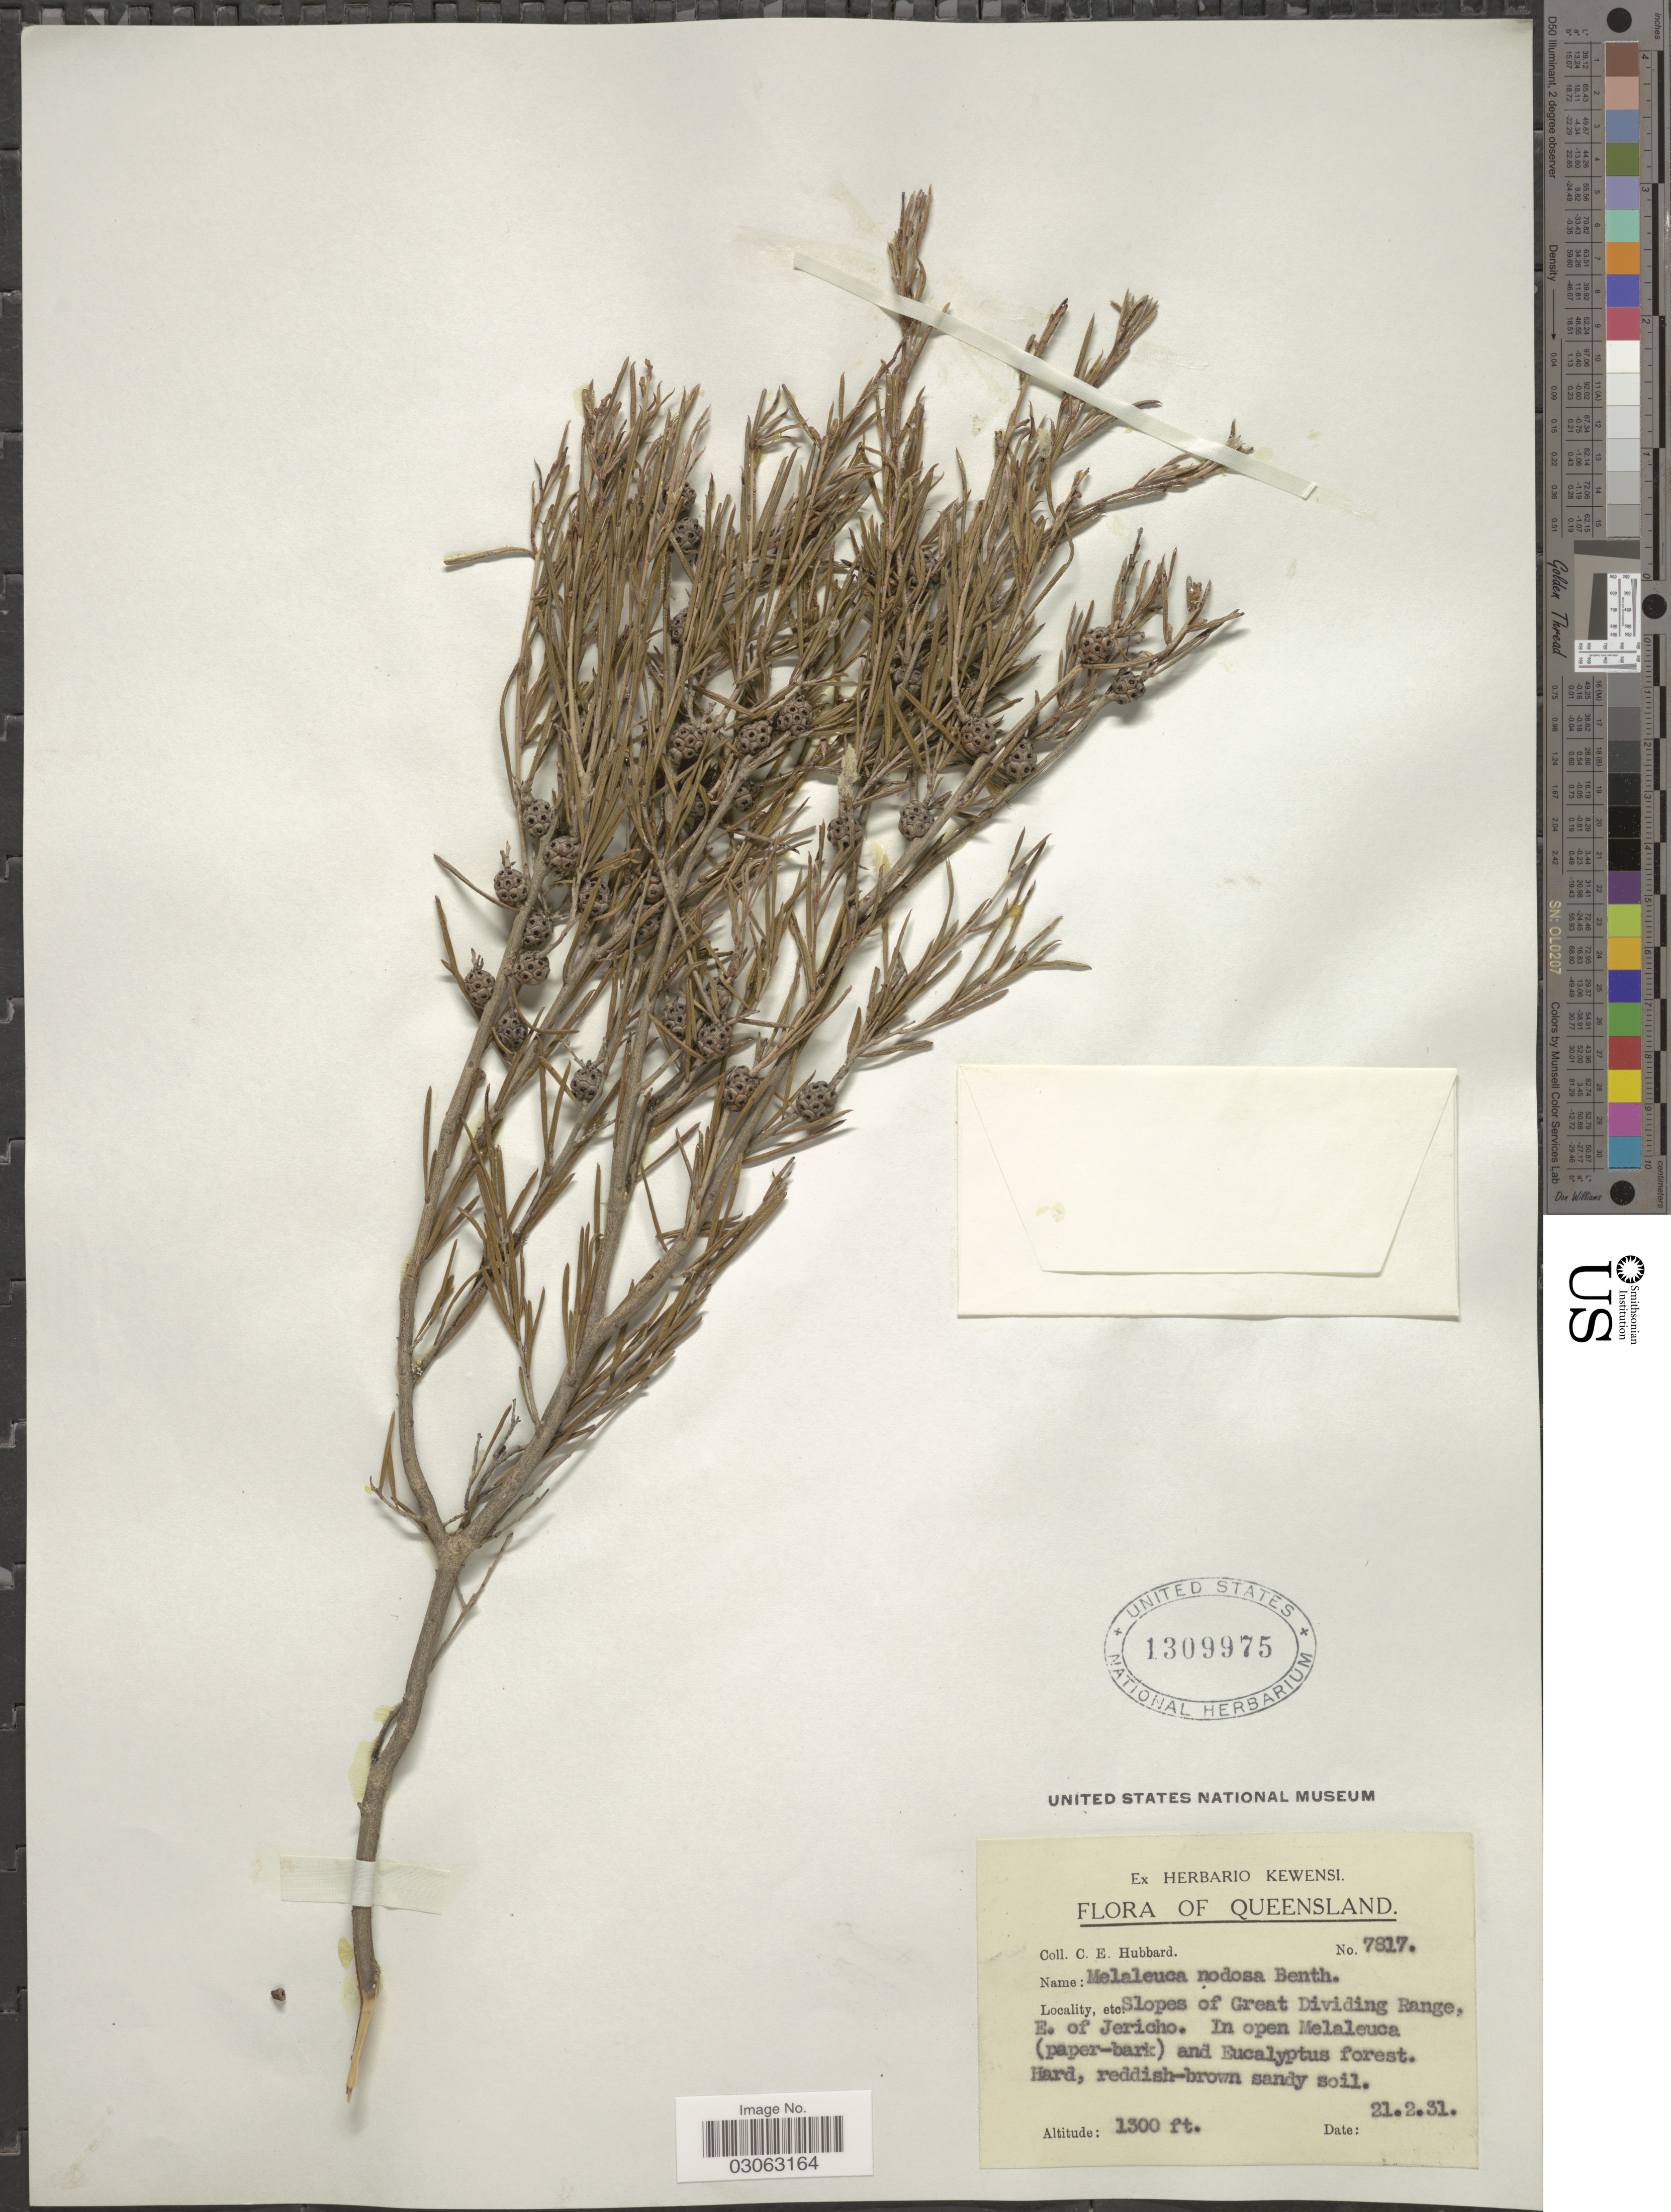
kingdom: Plantae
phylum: Tracheophyta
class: Magnoliopsida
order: Myrtales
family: Myrtaceae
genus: Melaleuca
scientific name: Melaleuca nodosa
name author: (Sol. ex Gaertn.) Sm.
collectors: C. E. Hubbard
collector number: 7817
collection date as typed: Transcribed d/m/y: 21/2/31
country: Australia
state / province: Queensland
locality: Slopes of Great Dividing Range, E. of Jericho.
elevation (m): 396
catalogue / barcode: US 1309975